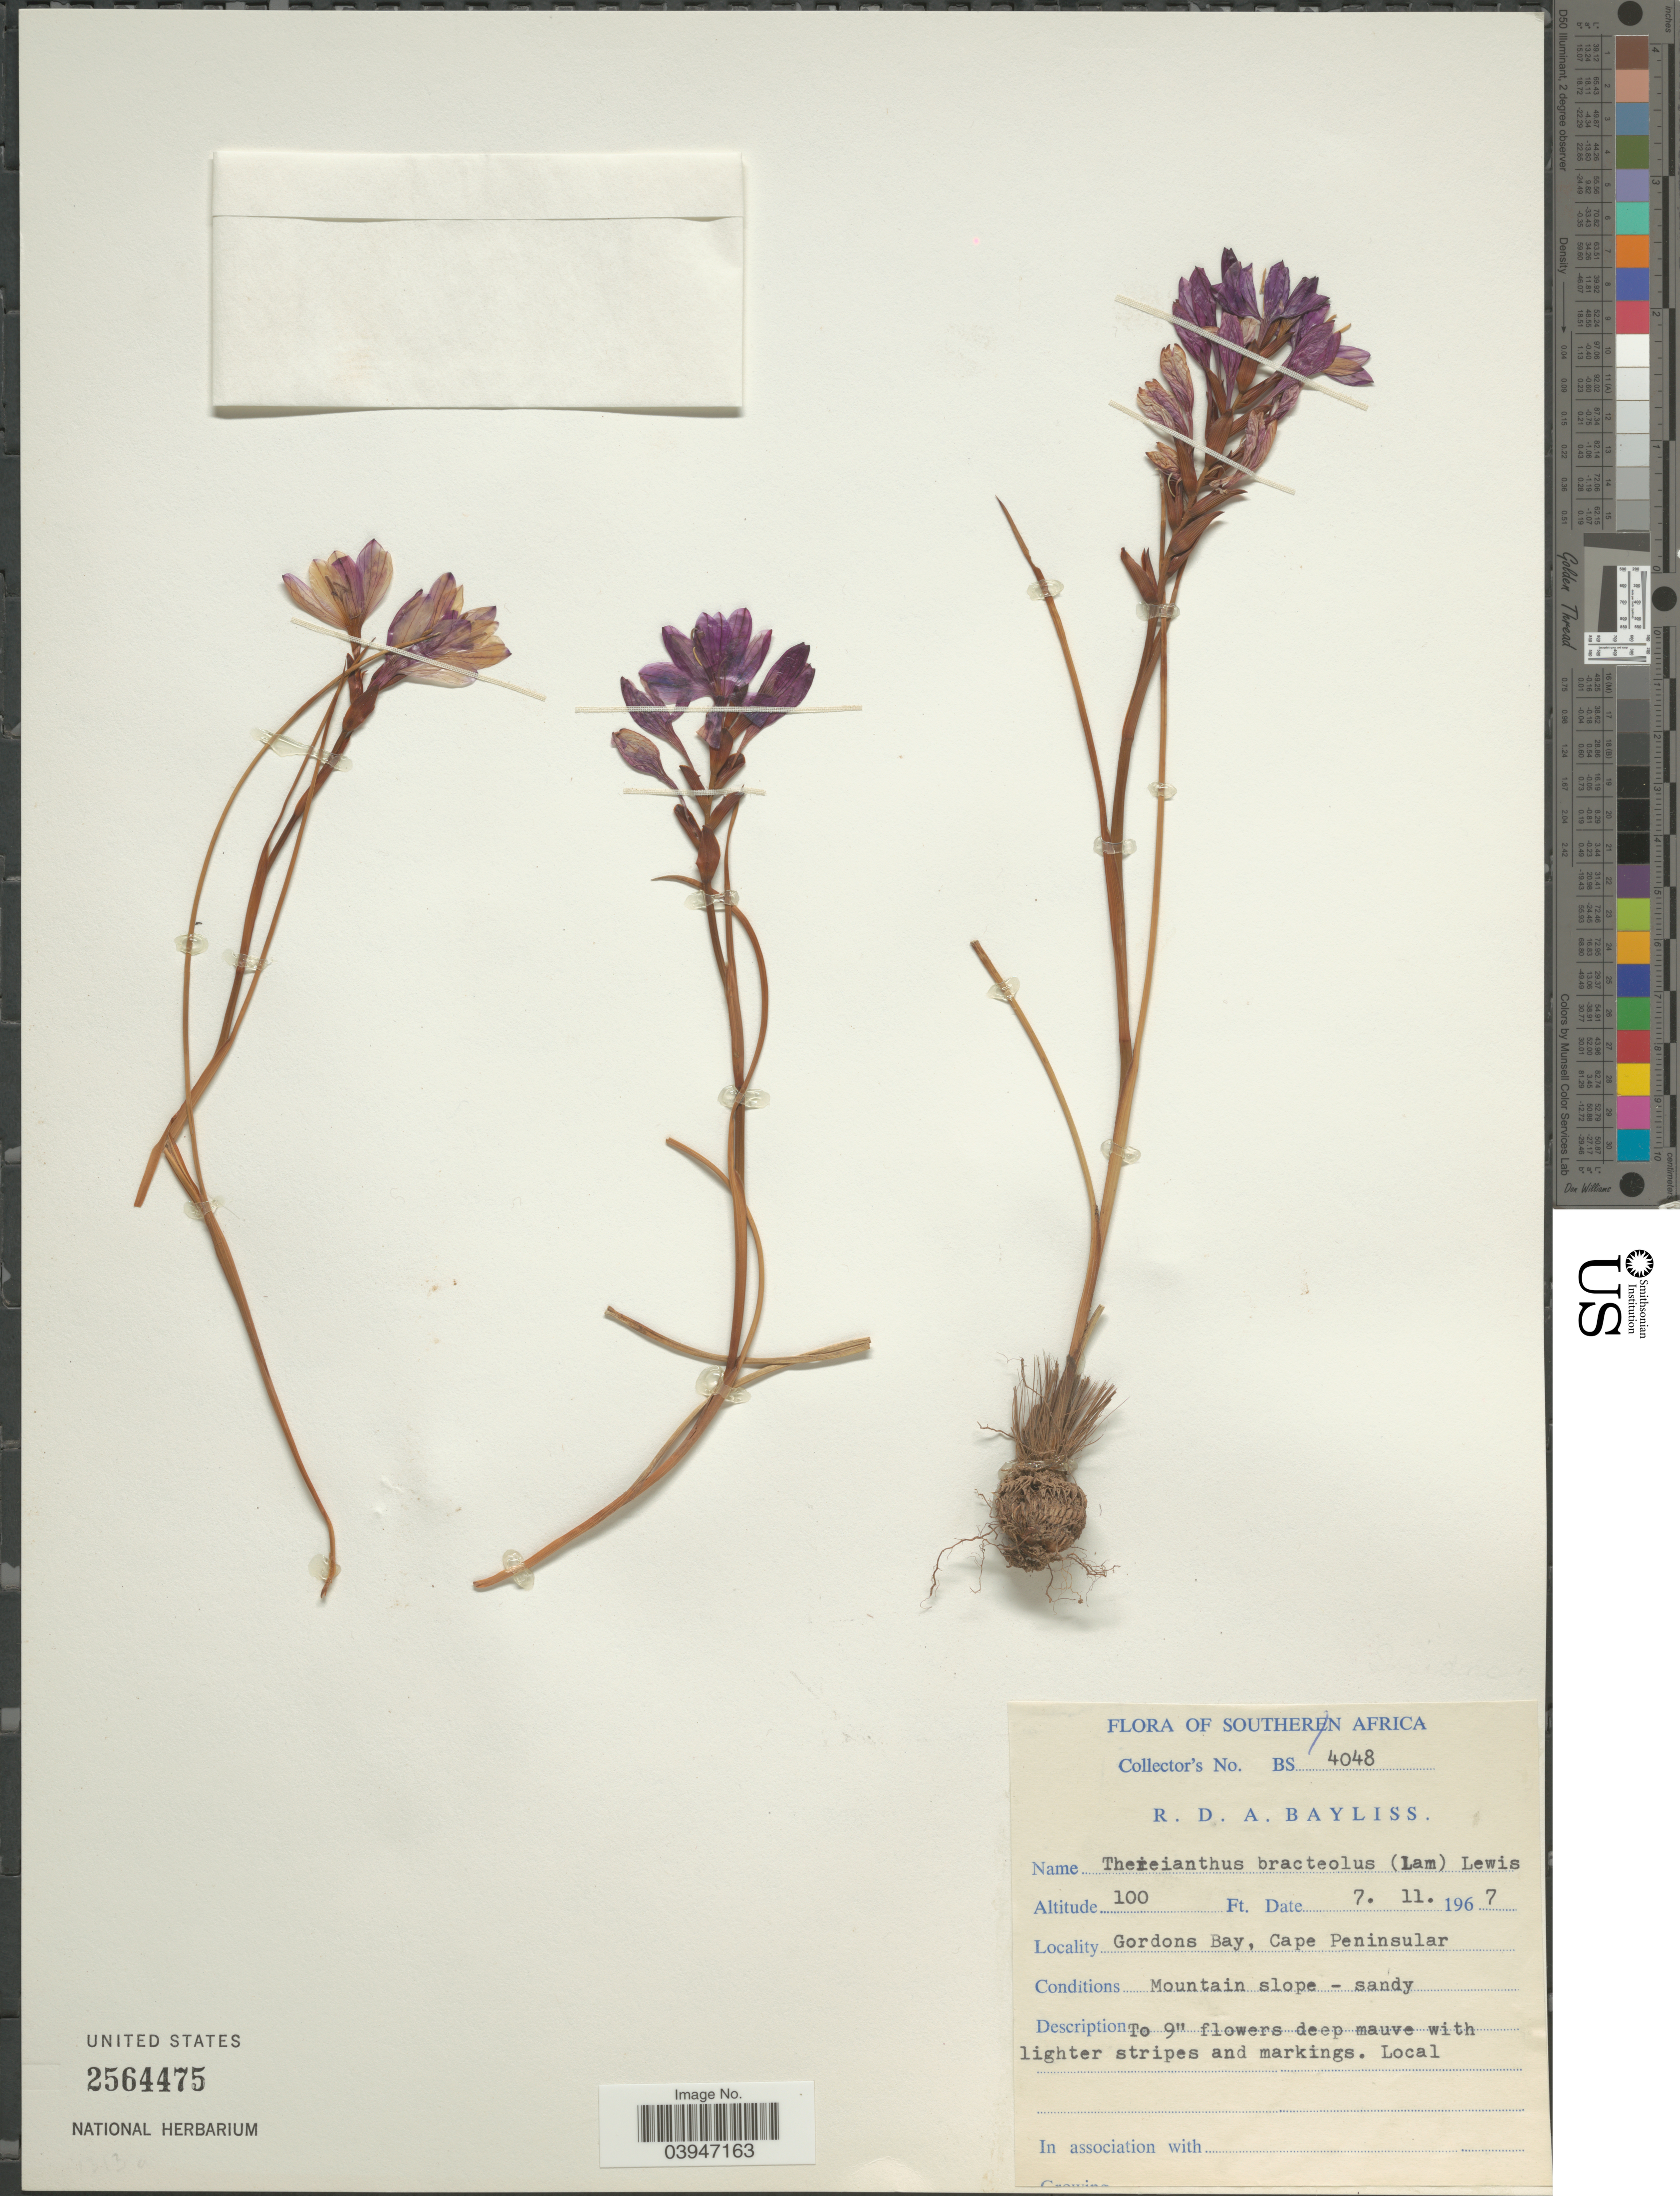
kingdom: Plantae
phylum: Tracheophyta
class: Liliopsida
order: Asparagales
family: Iridaceae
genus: Thereianthus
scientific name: Thereianthus bracteolatus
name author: (Lam.) G.J. Lewis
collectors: R. Bayliss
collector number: BS 4048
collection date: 1967-11-07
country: South Africa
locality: Southern Africa. Gordons Bay, Cape Peninsular.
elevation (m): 30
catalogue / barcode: US 2564475